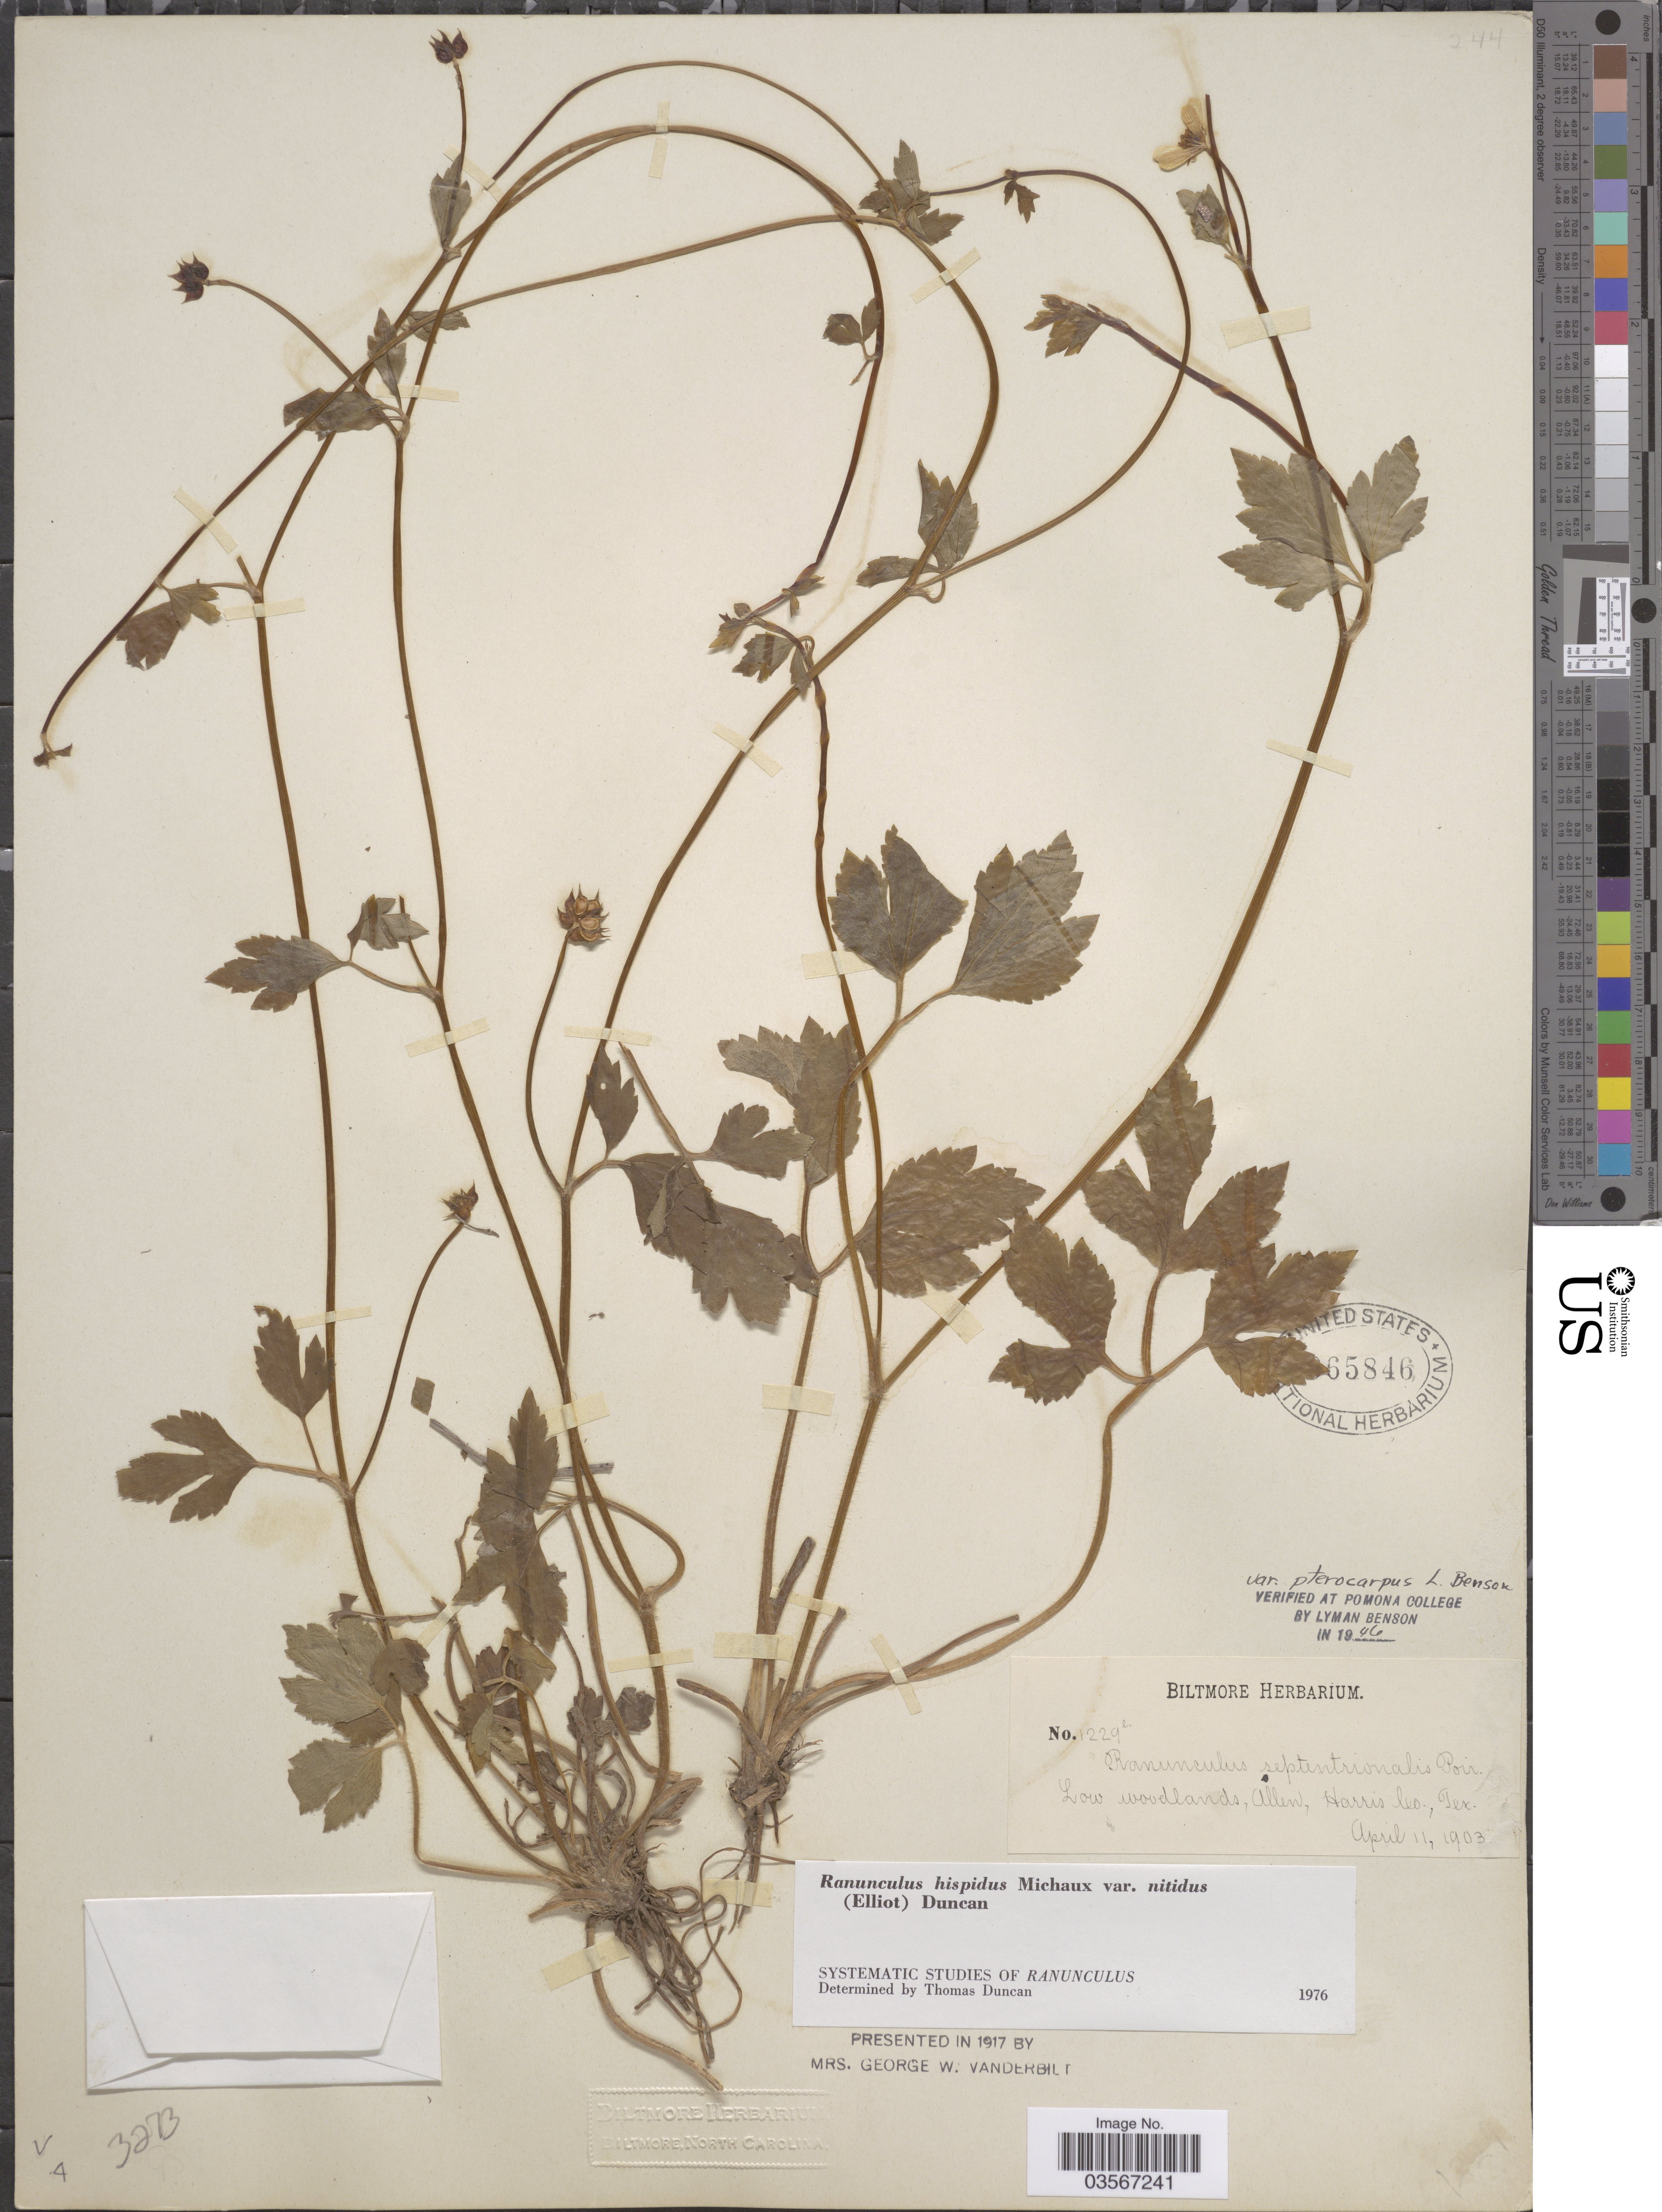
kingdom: Plantae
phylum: Tracheophyta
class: Magnoliopsida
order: Ranunculales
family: Ranunculaceae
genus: Ranunculus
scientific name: Ranunculus hispidus var. nitidus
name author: (Chapm.) T. Duncan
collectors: ex herb. Biltmore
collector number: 1229e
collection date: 1903-04-11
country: United States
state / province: Texas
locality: Low woodlands, Allen, Harris Co.